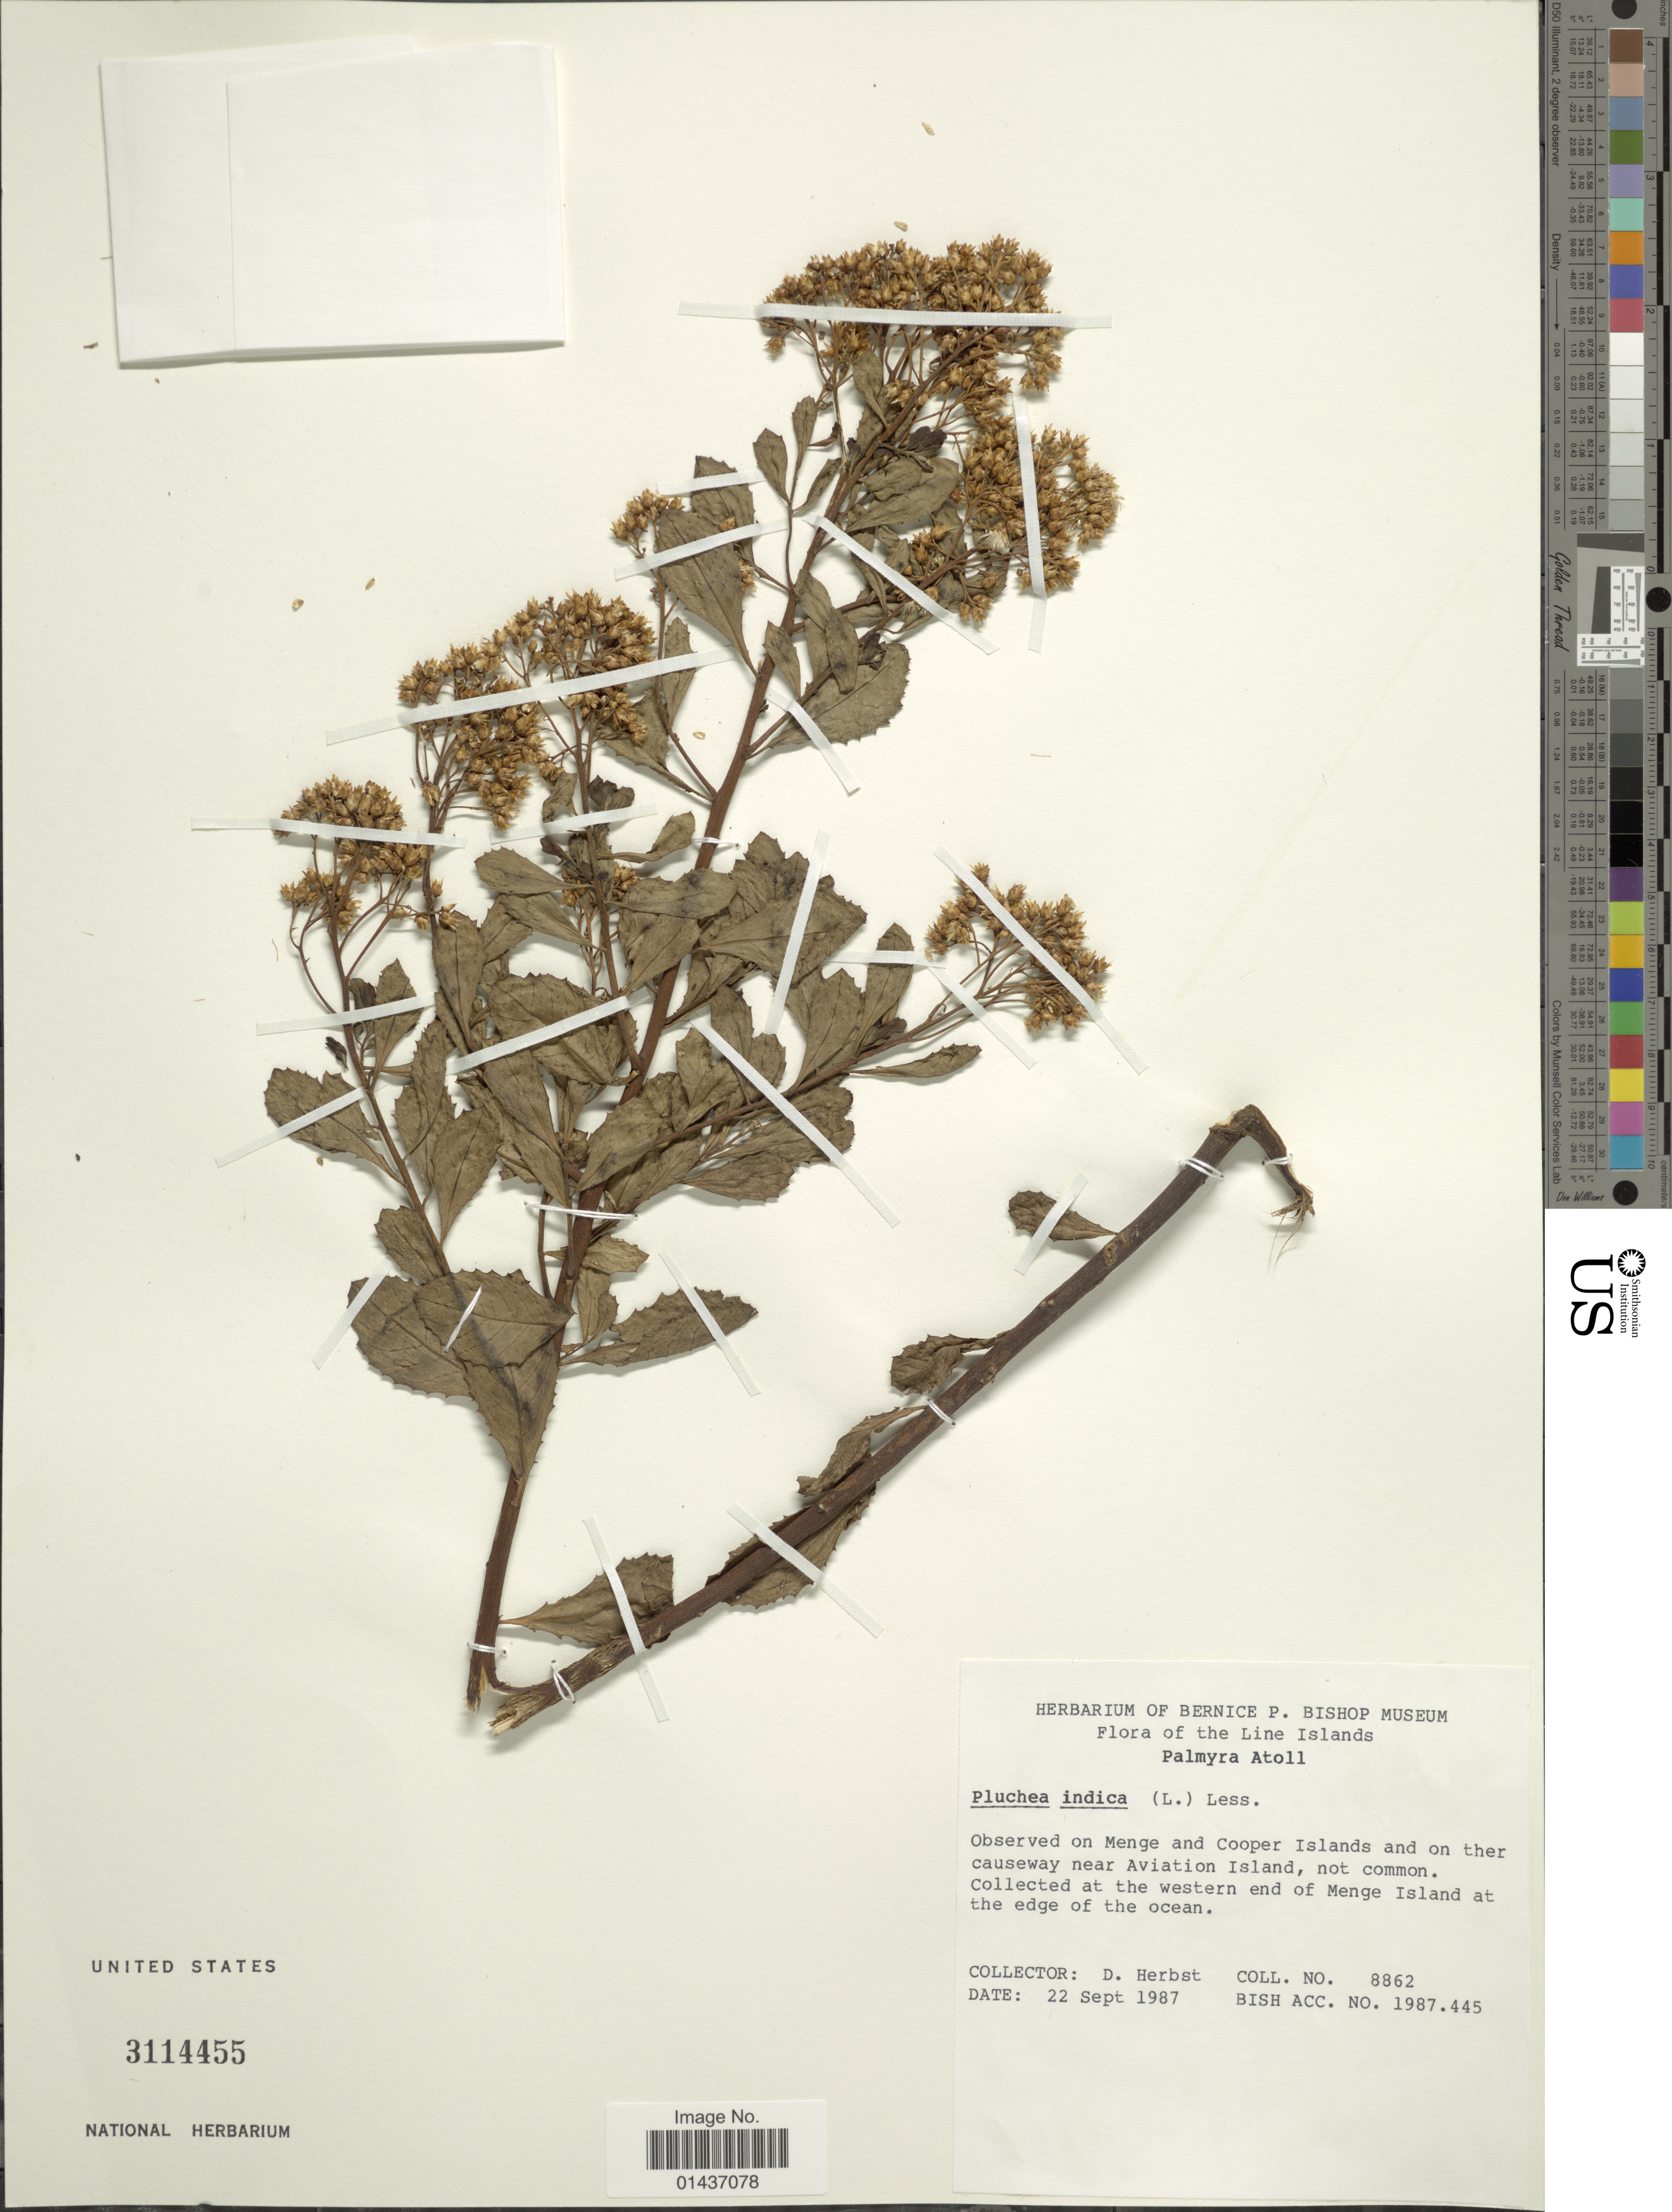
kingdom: Plantae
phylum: Tracheophyta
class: Magnoliopsida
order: Asterales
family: Asteraceae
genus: Pluchea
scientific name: Pluchea indica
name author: (L.) Less.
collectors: D. R. Herbst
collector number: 8862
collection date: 1987-09-22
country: Kiribati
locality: Line Islands, Palmyra Atoll, Observed on Menga and Cooper Islands and on ther causeway near Aviation Island, not common, at the western end of Menge Island at the edge of the ocean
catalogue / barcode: US 3114455